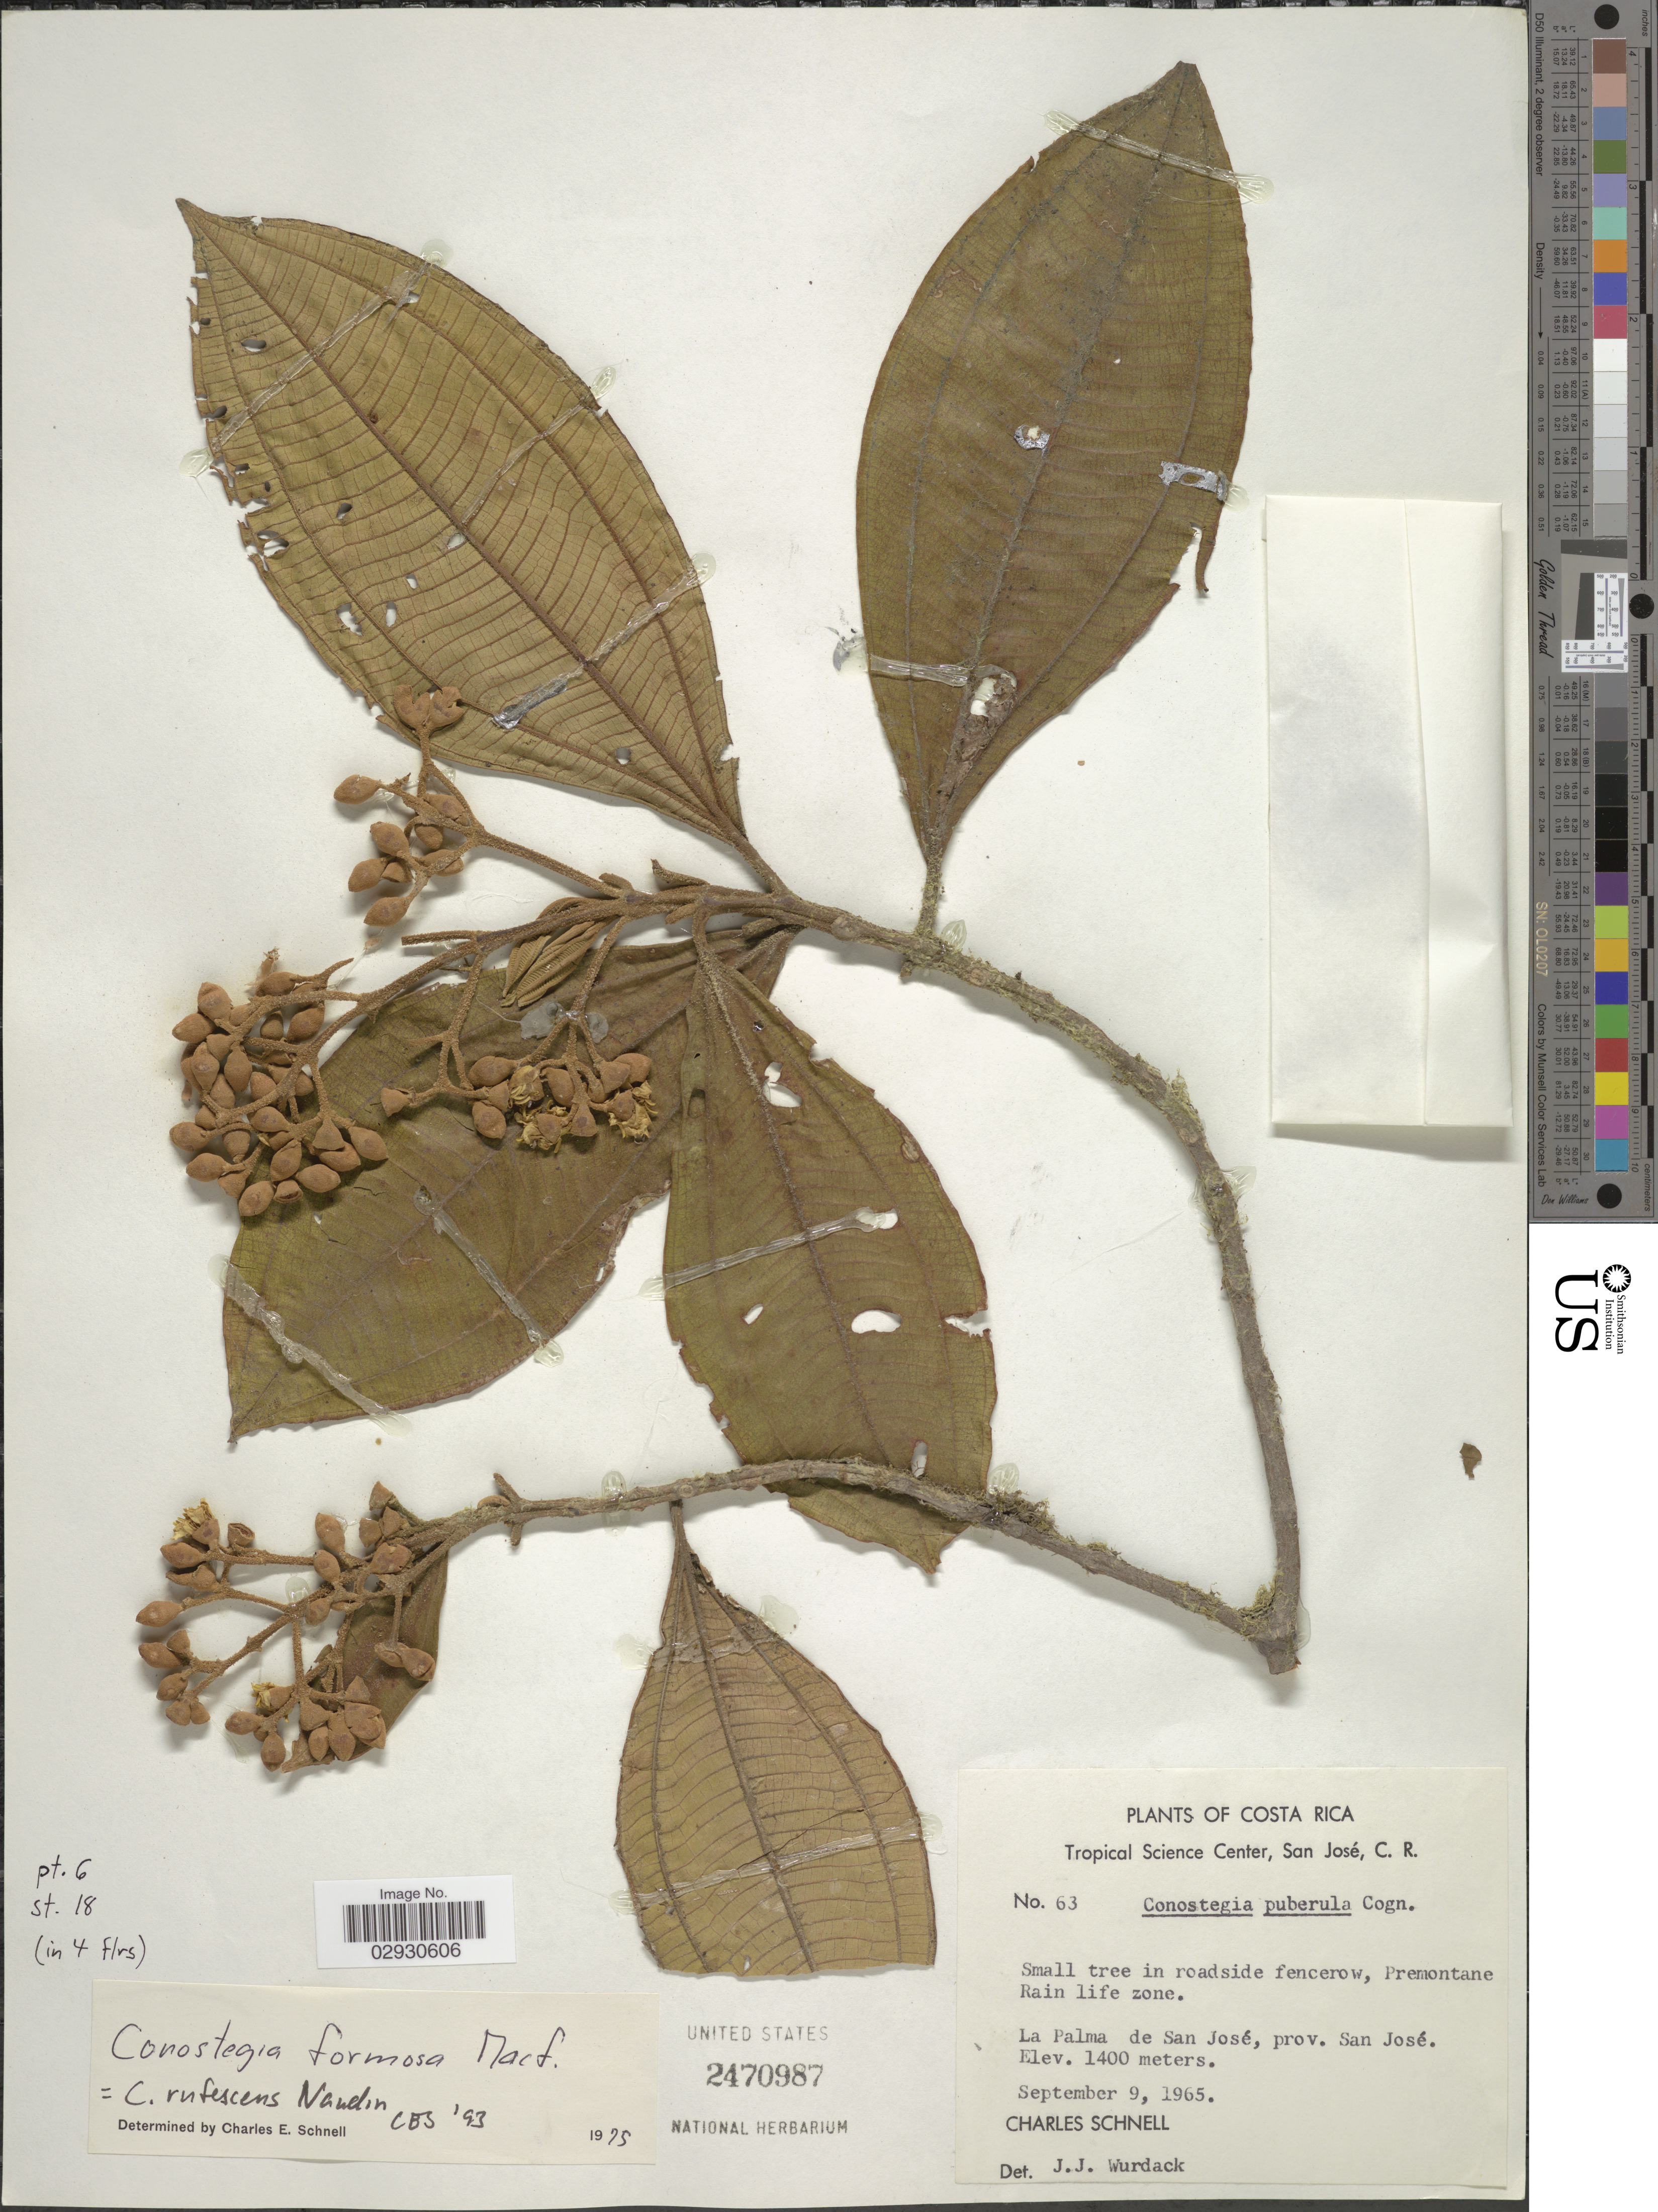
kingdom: Plantae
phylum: Tracheophyta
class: Magnoliopsida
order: Myrtales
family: Melastomataceae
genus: Conostegia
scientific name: Conostegia rufescens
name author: Naudin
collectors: C. Schnell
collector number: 63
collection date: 1965-09-09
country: Costa Rica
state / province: San José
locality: La Palma de San José.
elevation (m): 1400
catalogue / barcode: US 2470987